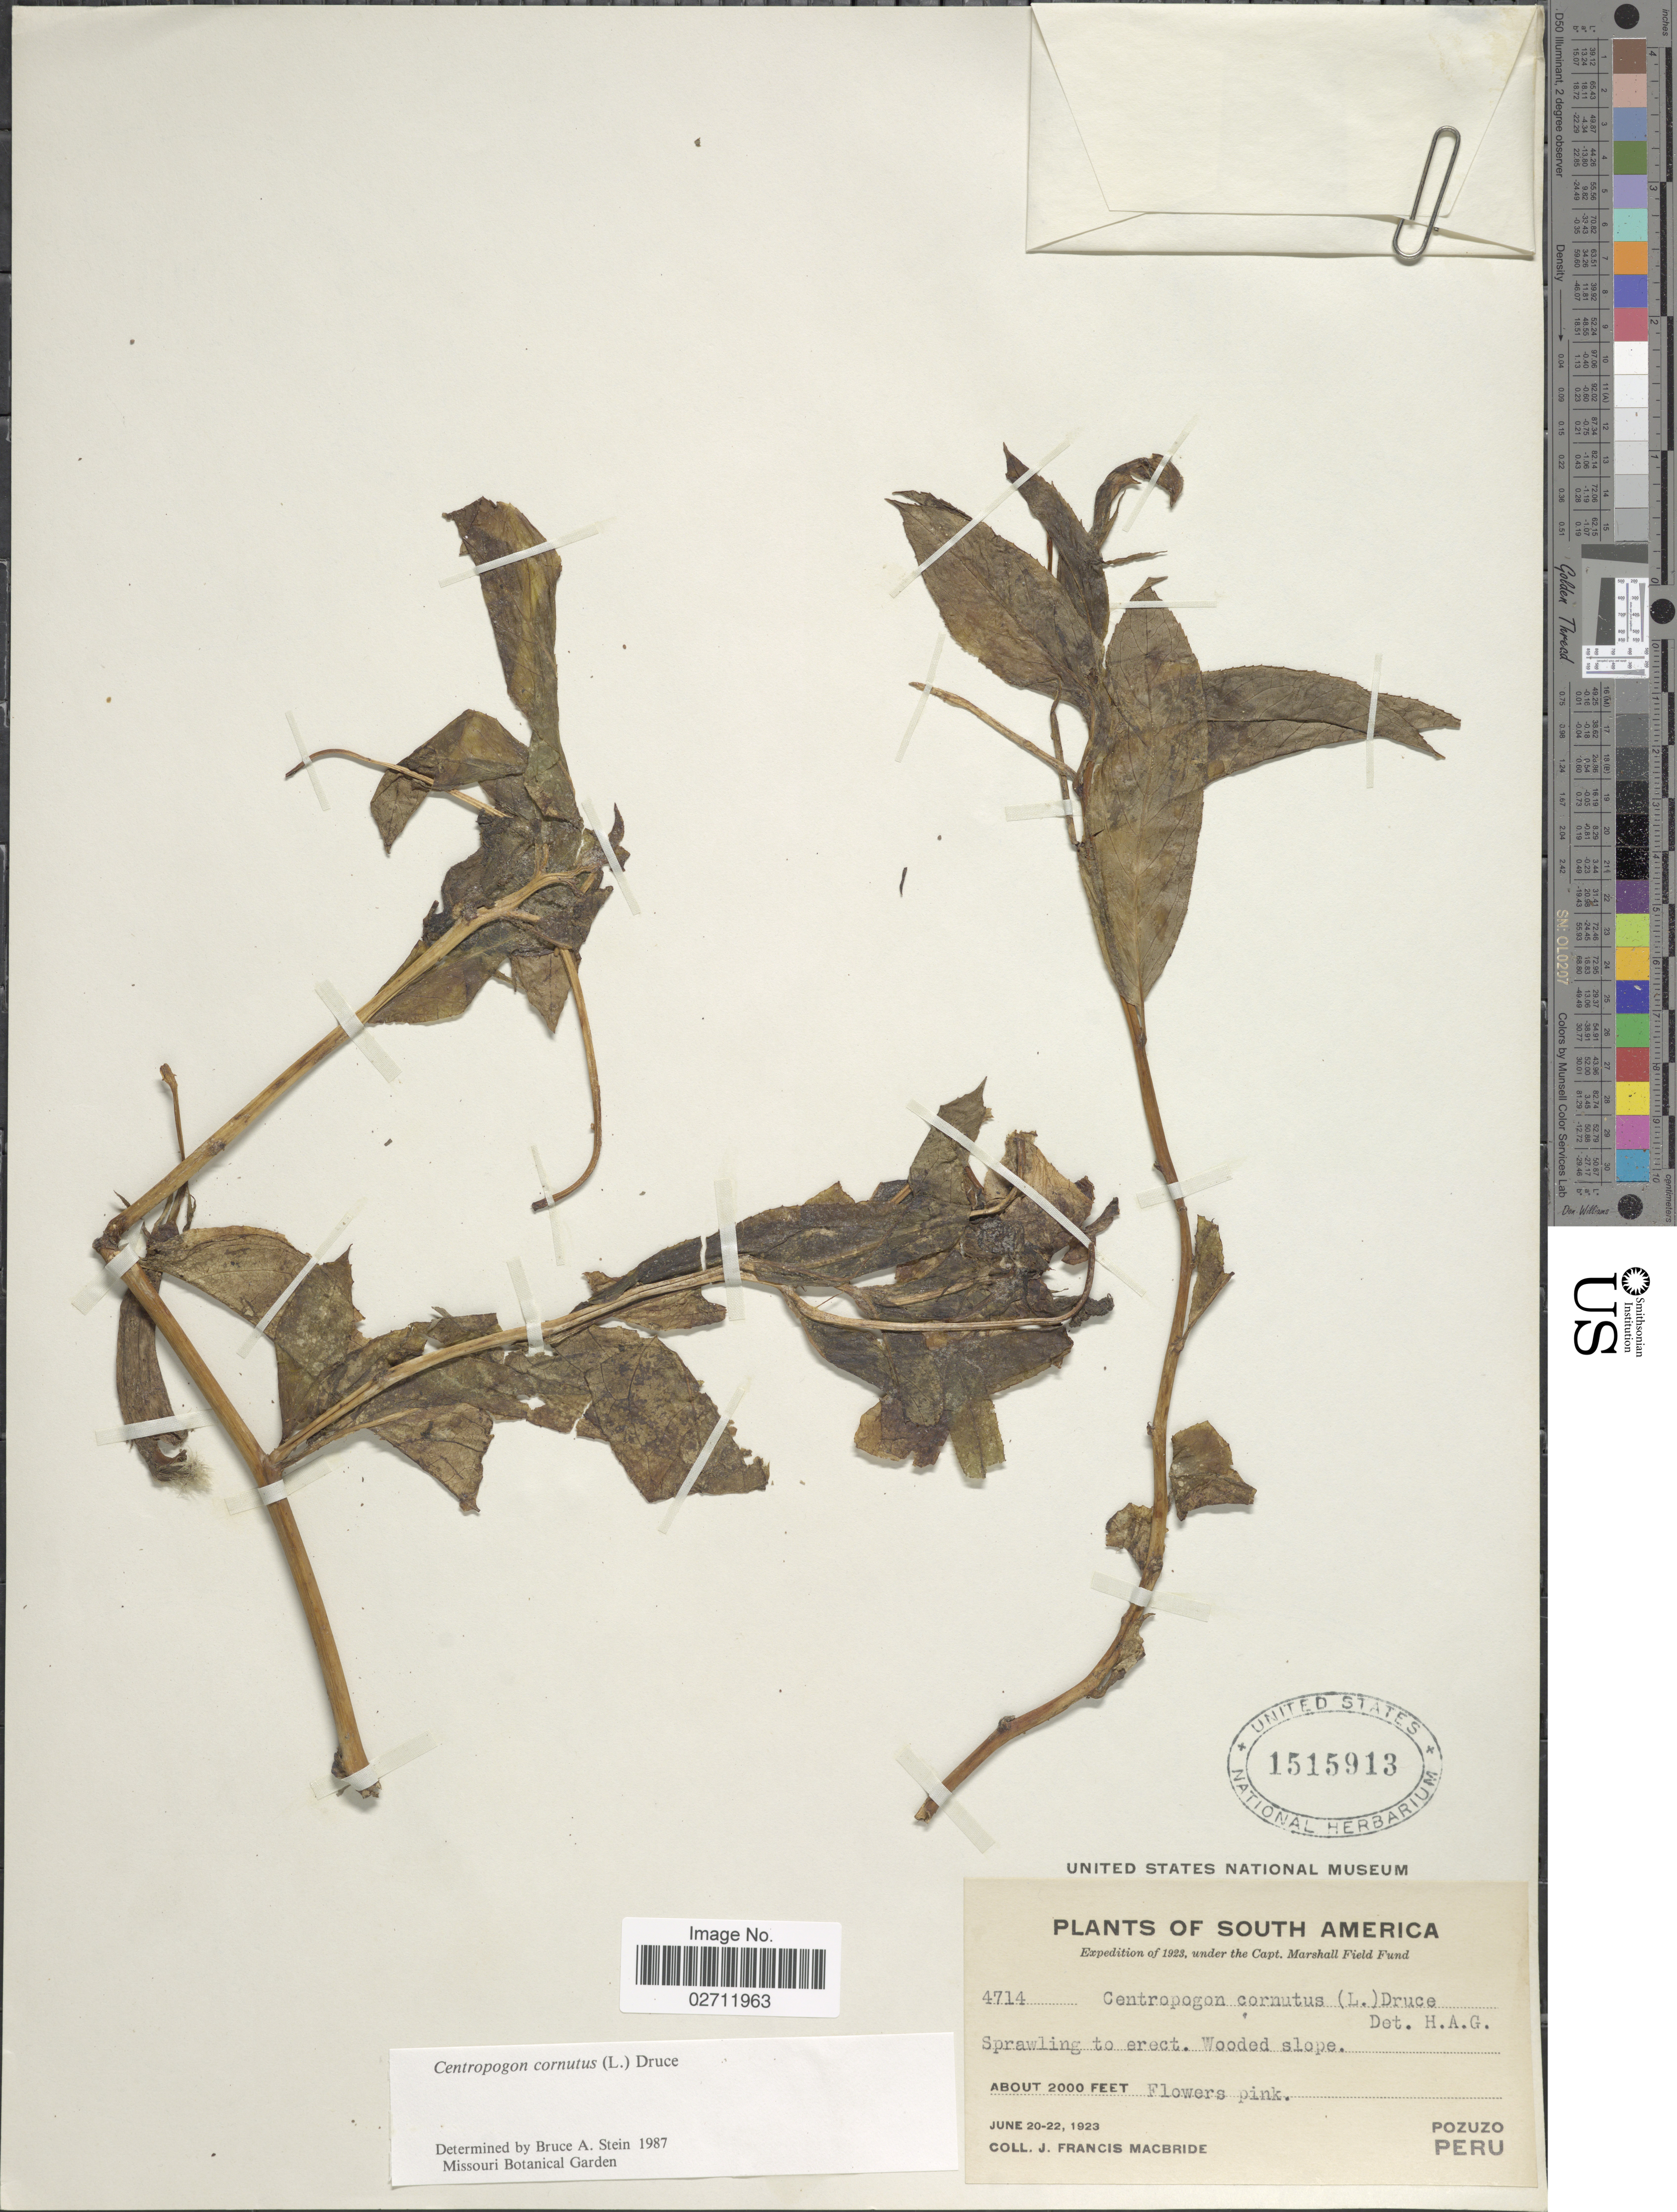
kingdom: Plantae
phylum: Tracheophyta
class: Magnoliopsida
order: Asterales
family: Campanulaceae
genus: Centropogon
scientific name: Centropogon cornutus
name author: (L.) Druce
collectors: J. F. Macbride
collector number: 4714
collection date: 1923-06-20/1923-06-22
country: Peru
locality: Pozuzo, wooded slope.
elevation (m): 610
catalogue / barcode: US 1515913